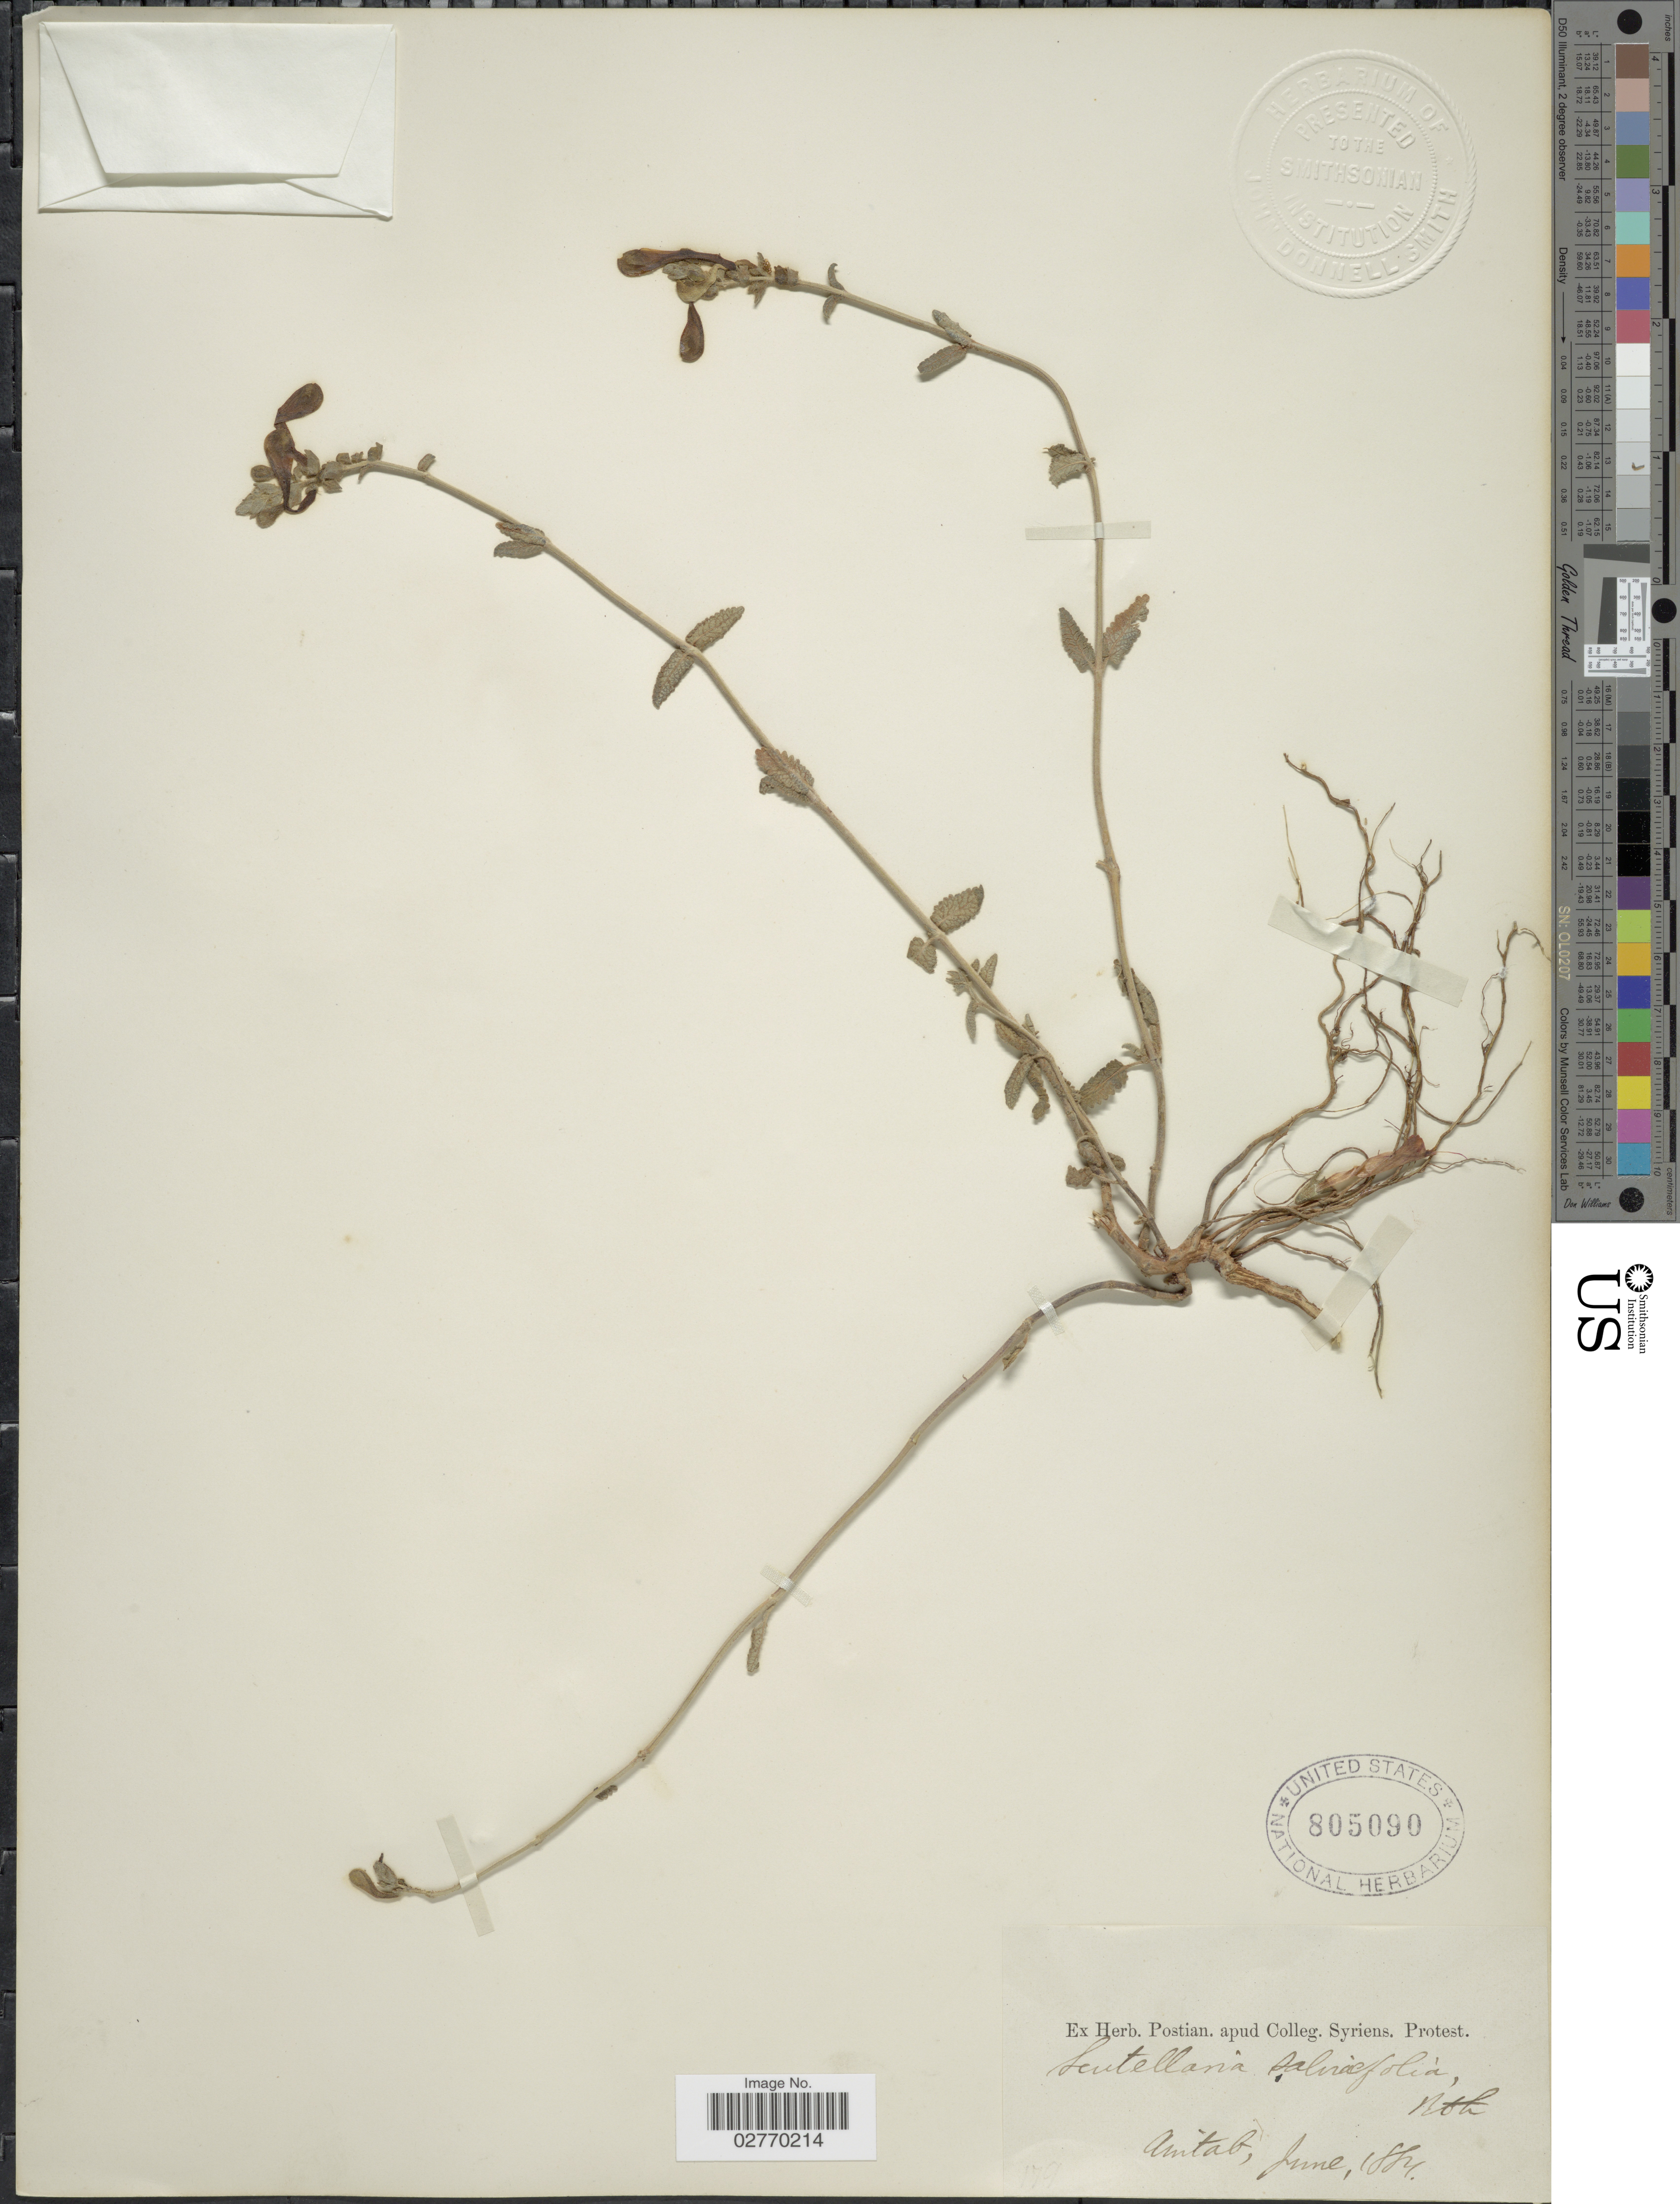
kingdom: Plantae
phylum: Tracheophyta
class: Magnoliopsida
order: Lamiales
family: Lamiaceae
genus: Scutellaria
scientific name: Scutellaria salviifolia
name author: Benth.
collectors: ex herb. Postian. apud Colleg. Syriens. Protest. USE "Fannie P. A. Shepard" (10308853) AS PRIMARY COLLECTOR INSTEAD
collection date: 1884-06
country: Syria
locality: Anitab [interpreted]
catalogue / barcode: US 805090